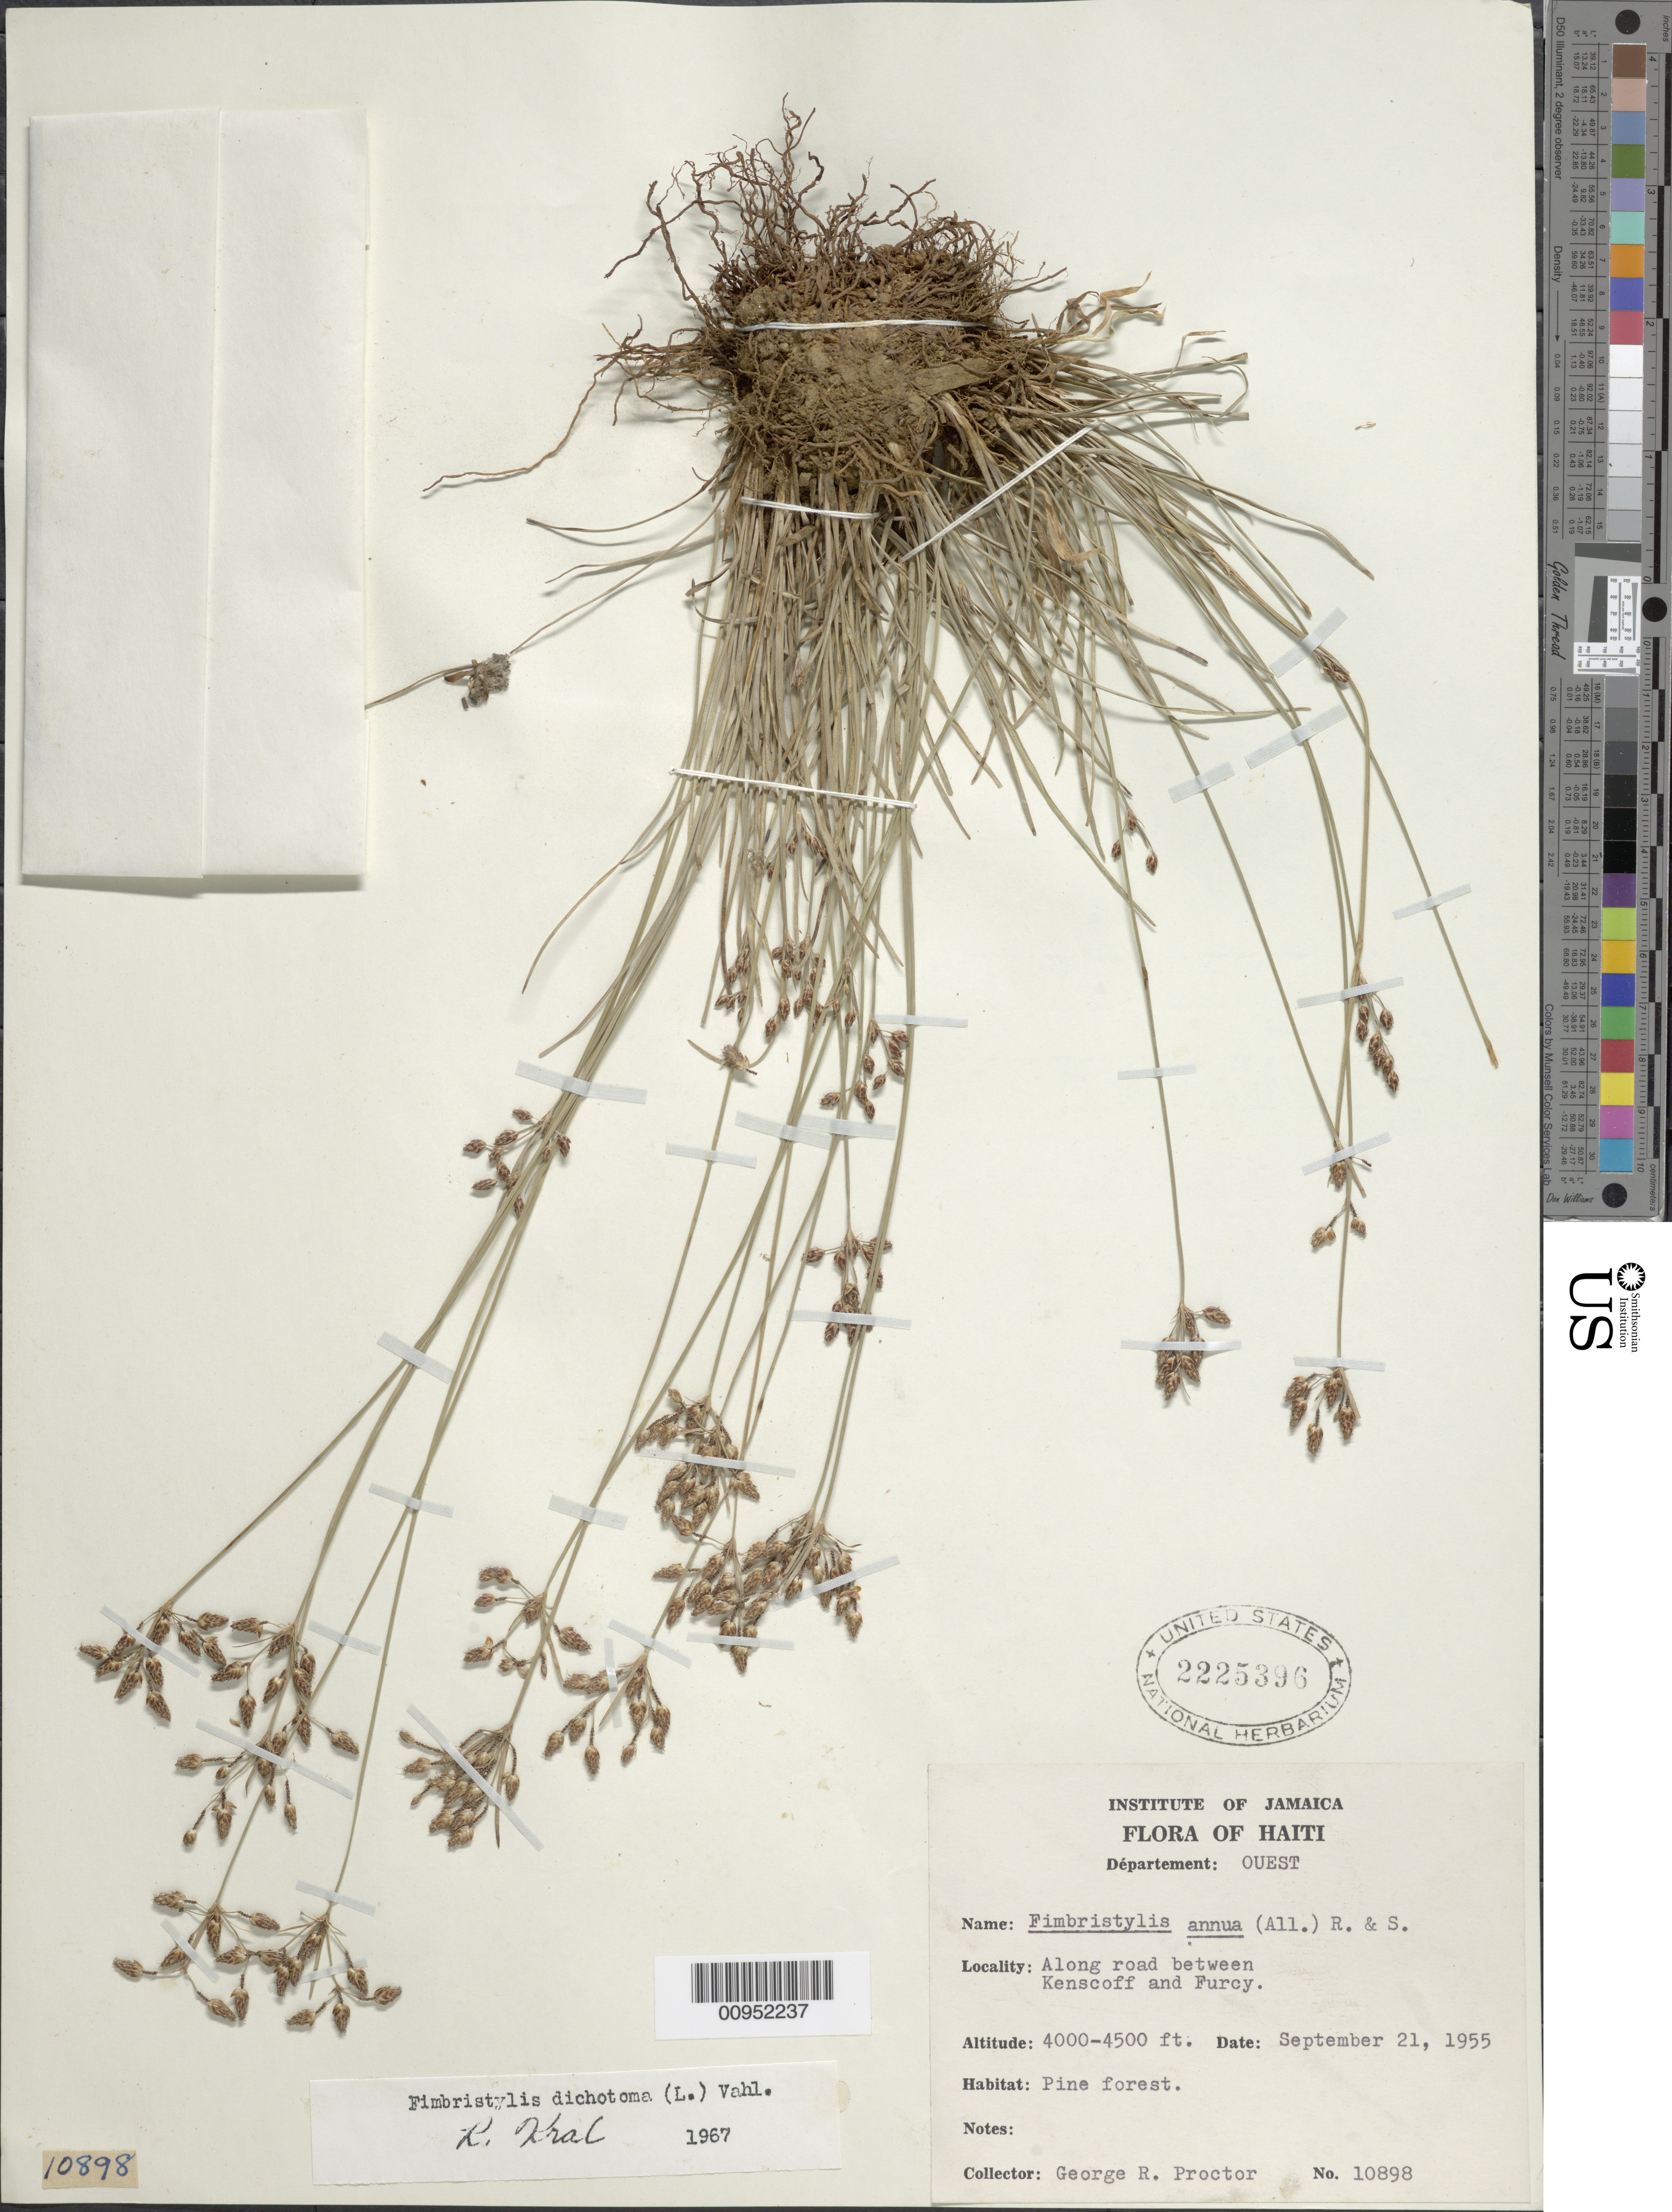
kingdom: Plantae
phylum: Tracheophyta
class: Liliopsida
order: Poales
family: Cyperaceae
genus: Fimbristylis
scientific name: Fimbristylis dichotoma subsp. dichotoma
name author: (L.) Vahl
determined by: Kral, Robert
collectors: G. R. Proctor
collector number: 10898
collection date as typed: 21 Sep 1955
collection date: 1955-09-21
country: Haiti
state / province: Ouest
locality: Pine forest along road between Kenscoff and Furcy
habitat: Pine forest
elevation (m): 1219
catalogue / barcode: US 2225396